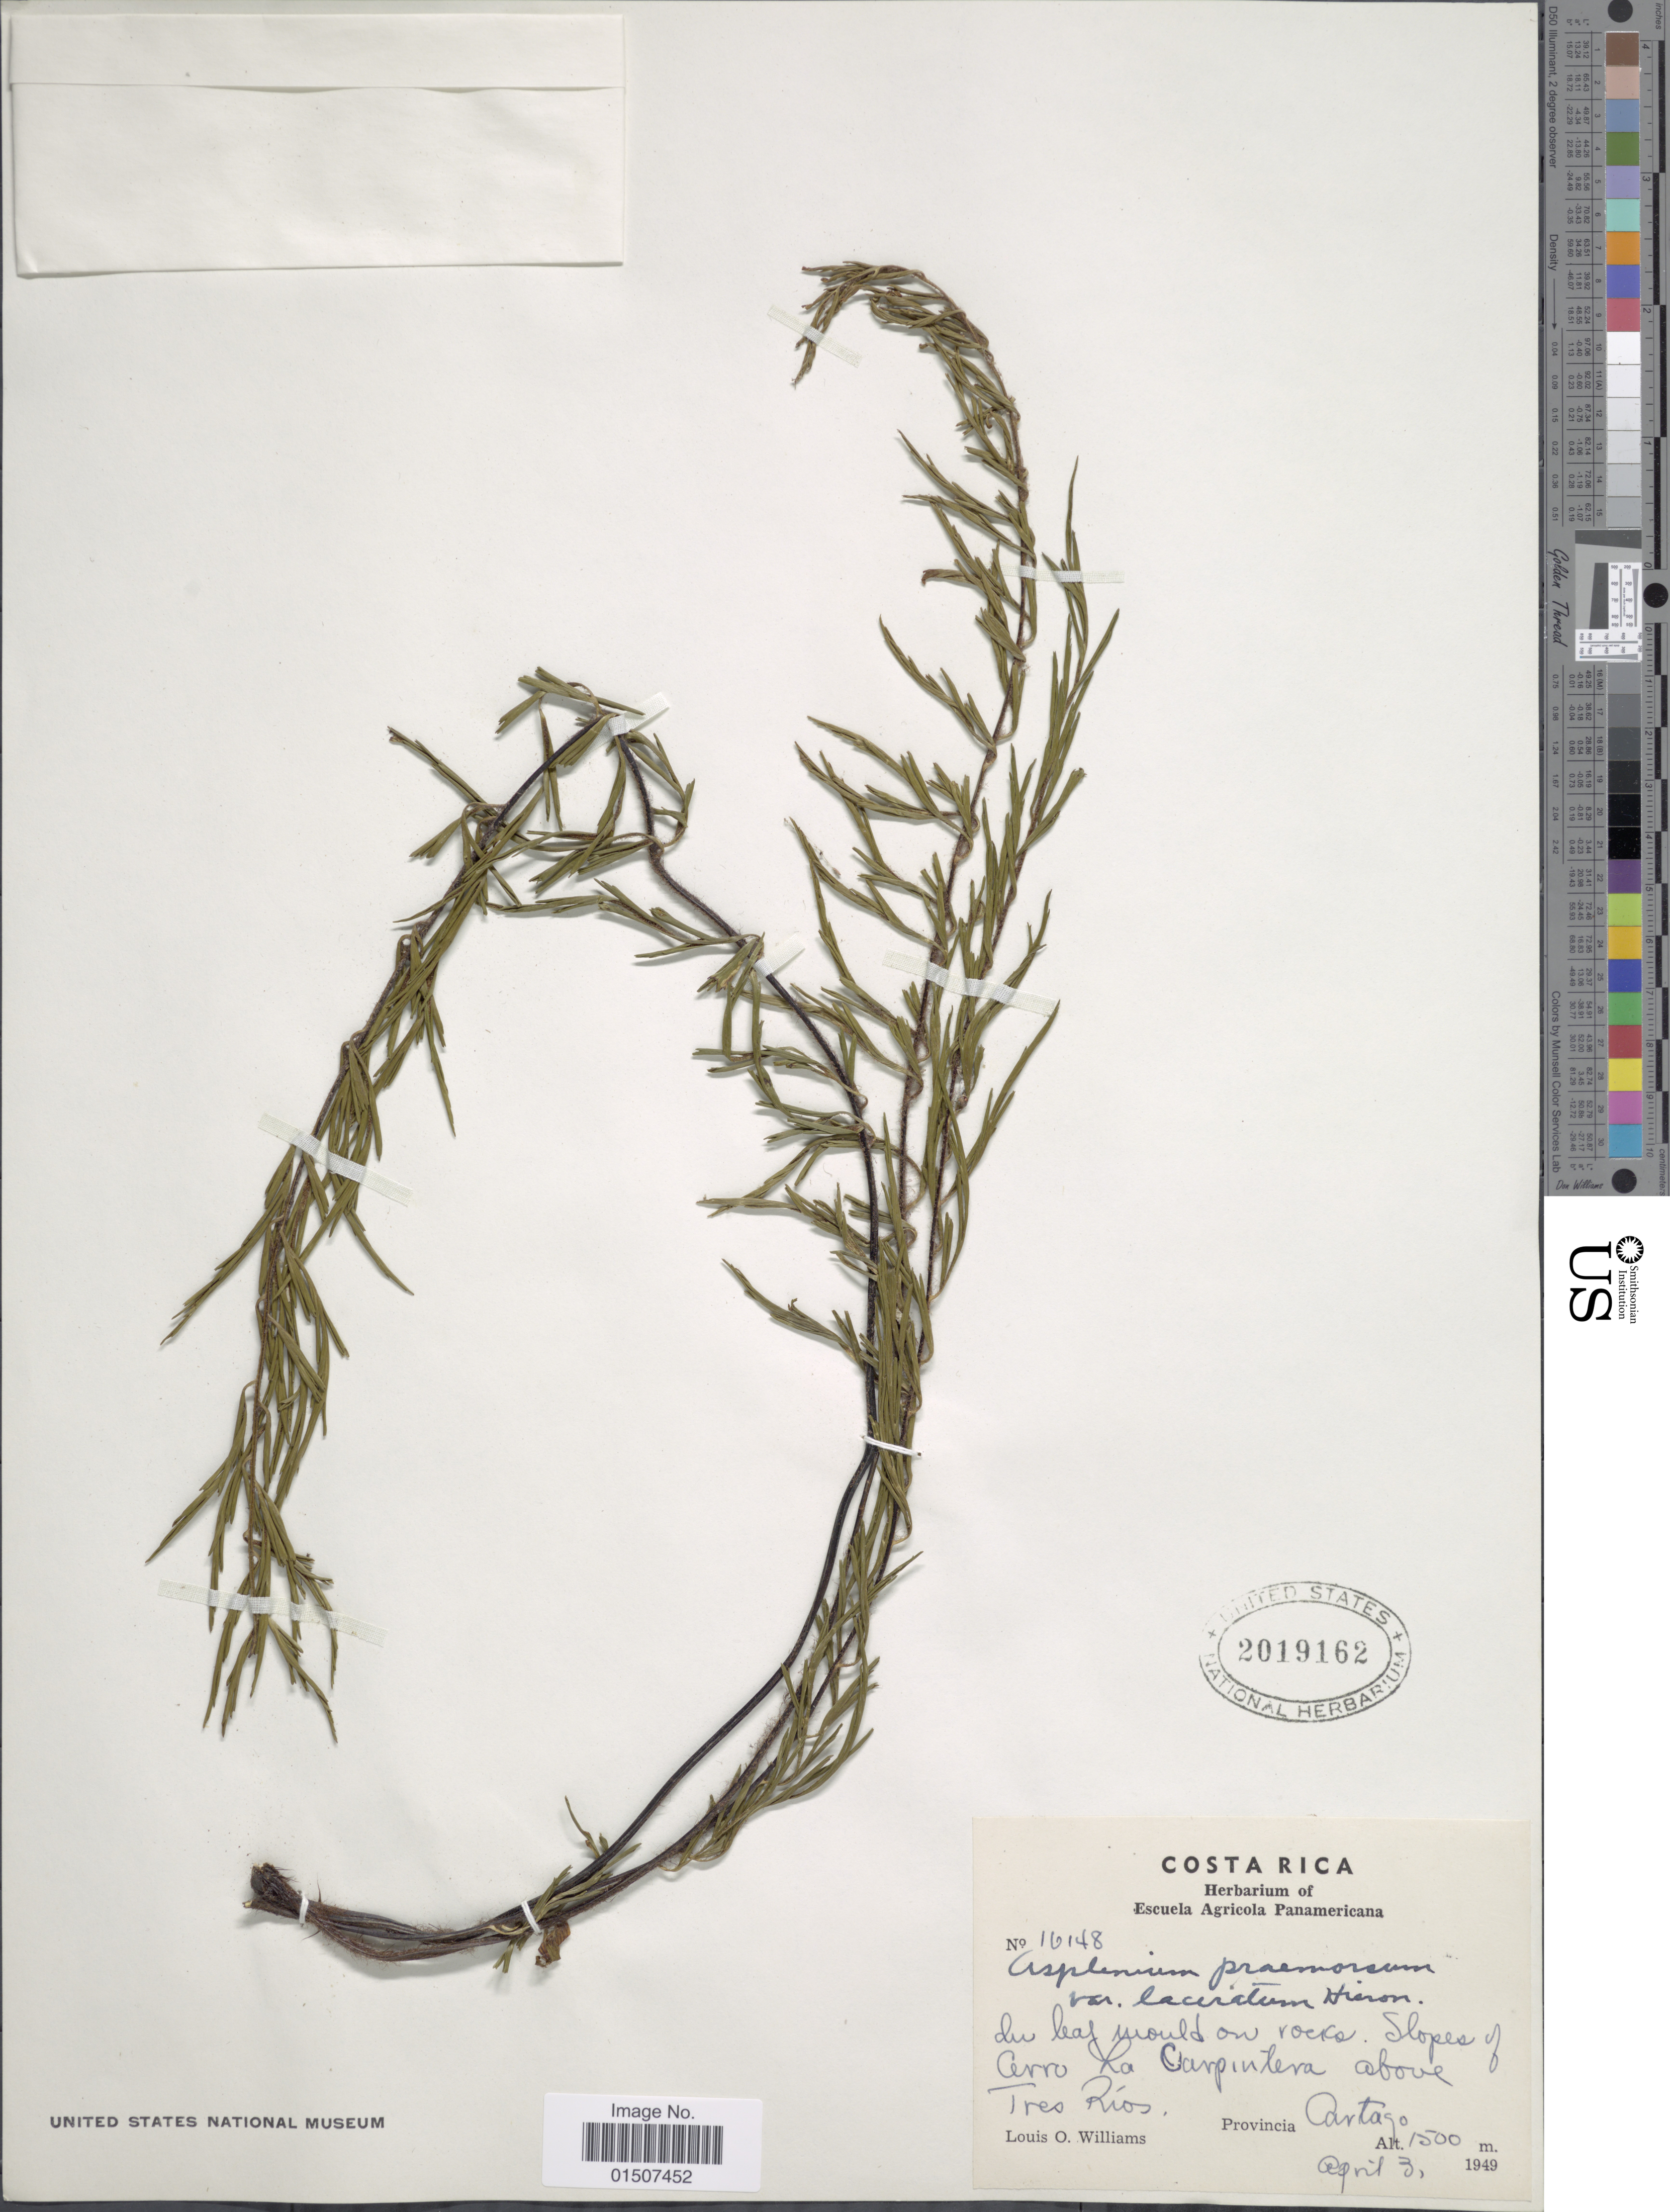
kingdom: Plantae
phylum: Tracheophyta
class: Polypodiopsida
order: Polypodiales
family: Aspleniaceae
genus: Asplenium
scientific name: Asplenium praemorsum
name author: Sw.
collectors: L. O. Williams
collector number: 10148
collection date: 1949-04-03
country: Costa Rica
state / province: Cartago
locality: Slopes of Cerro La Carpintera above Tres Rios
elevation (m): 1500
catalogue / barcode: US 2019162